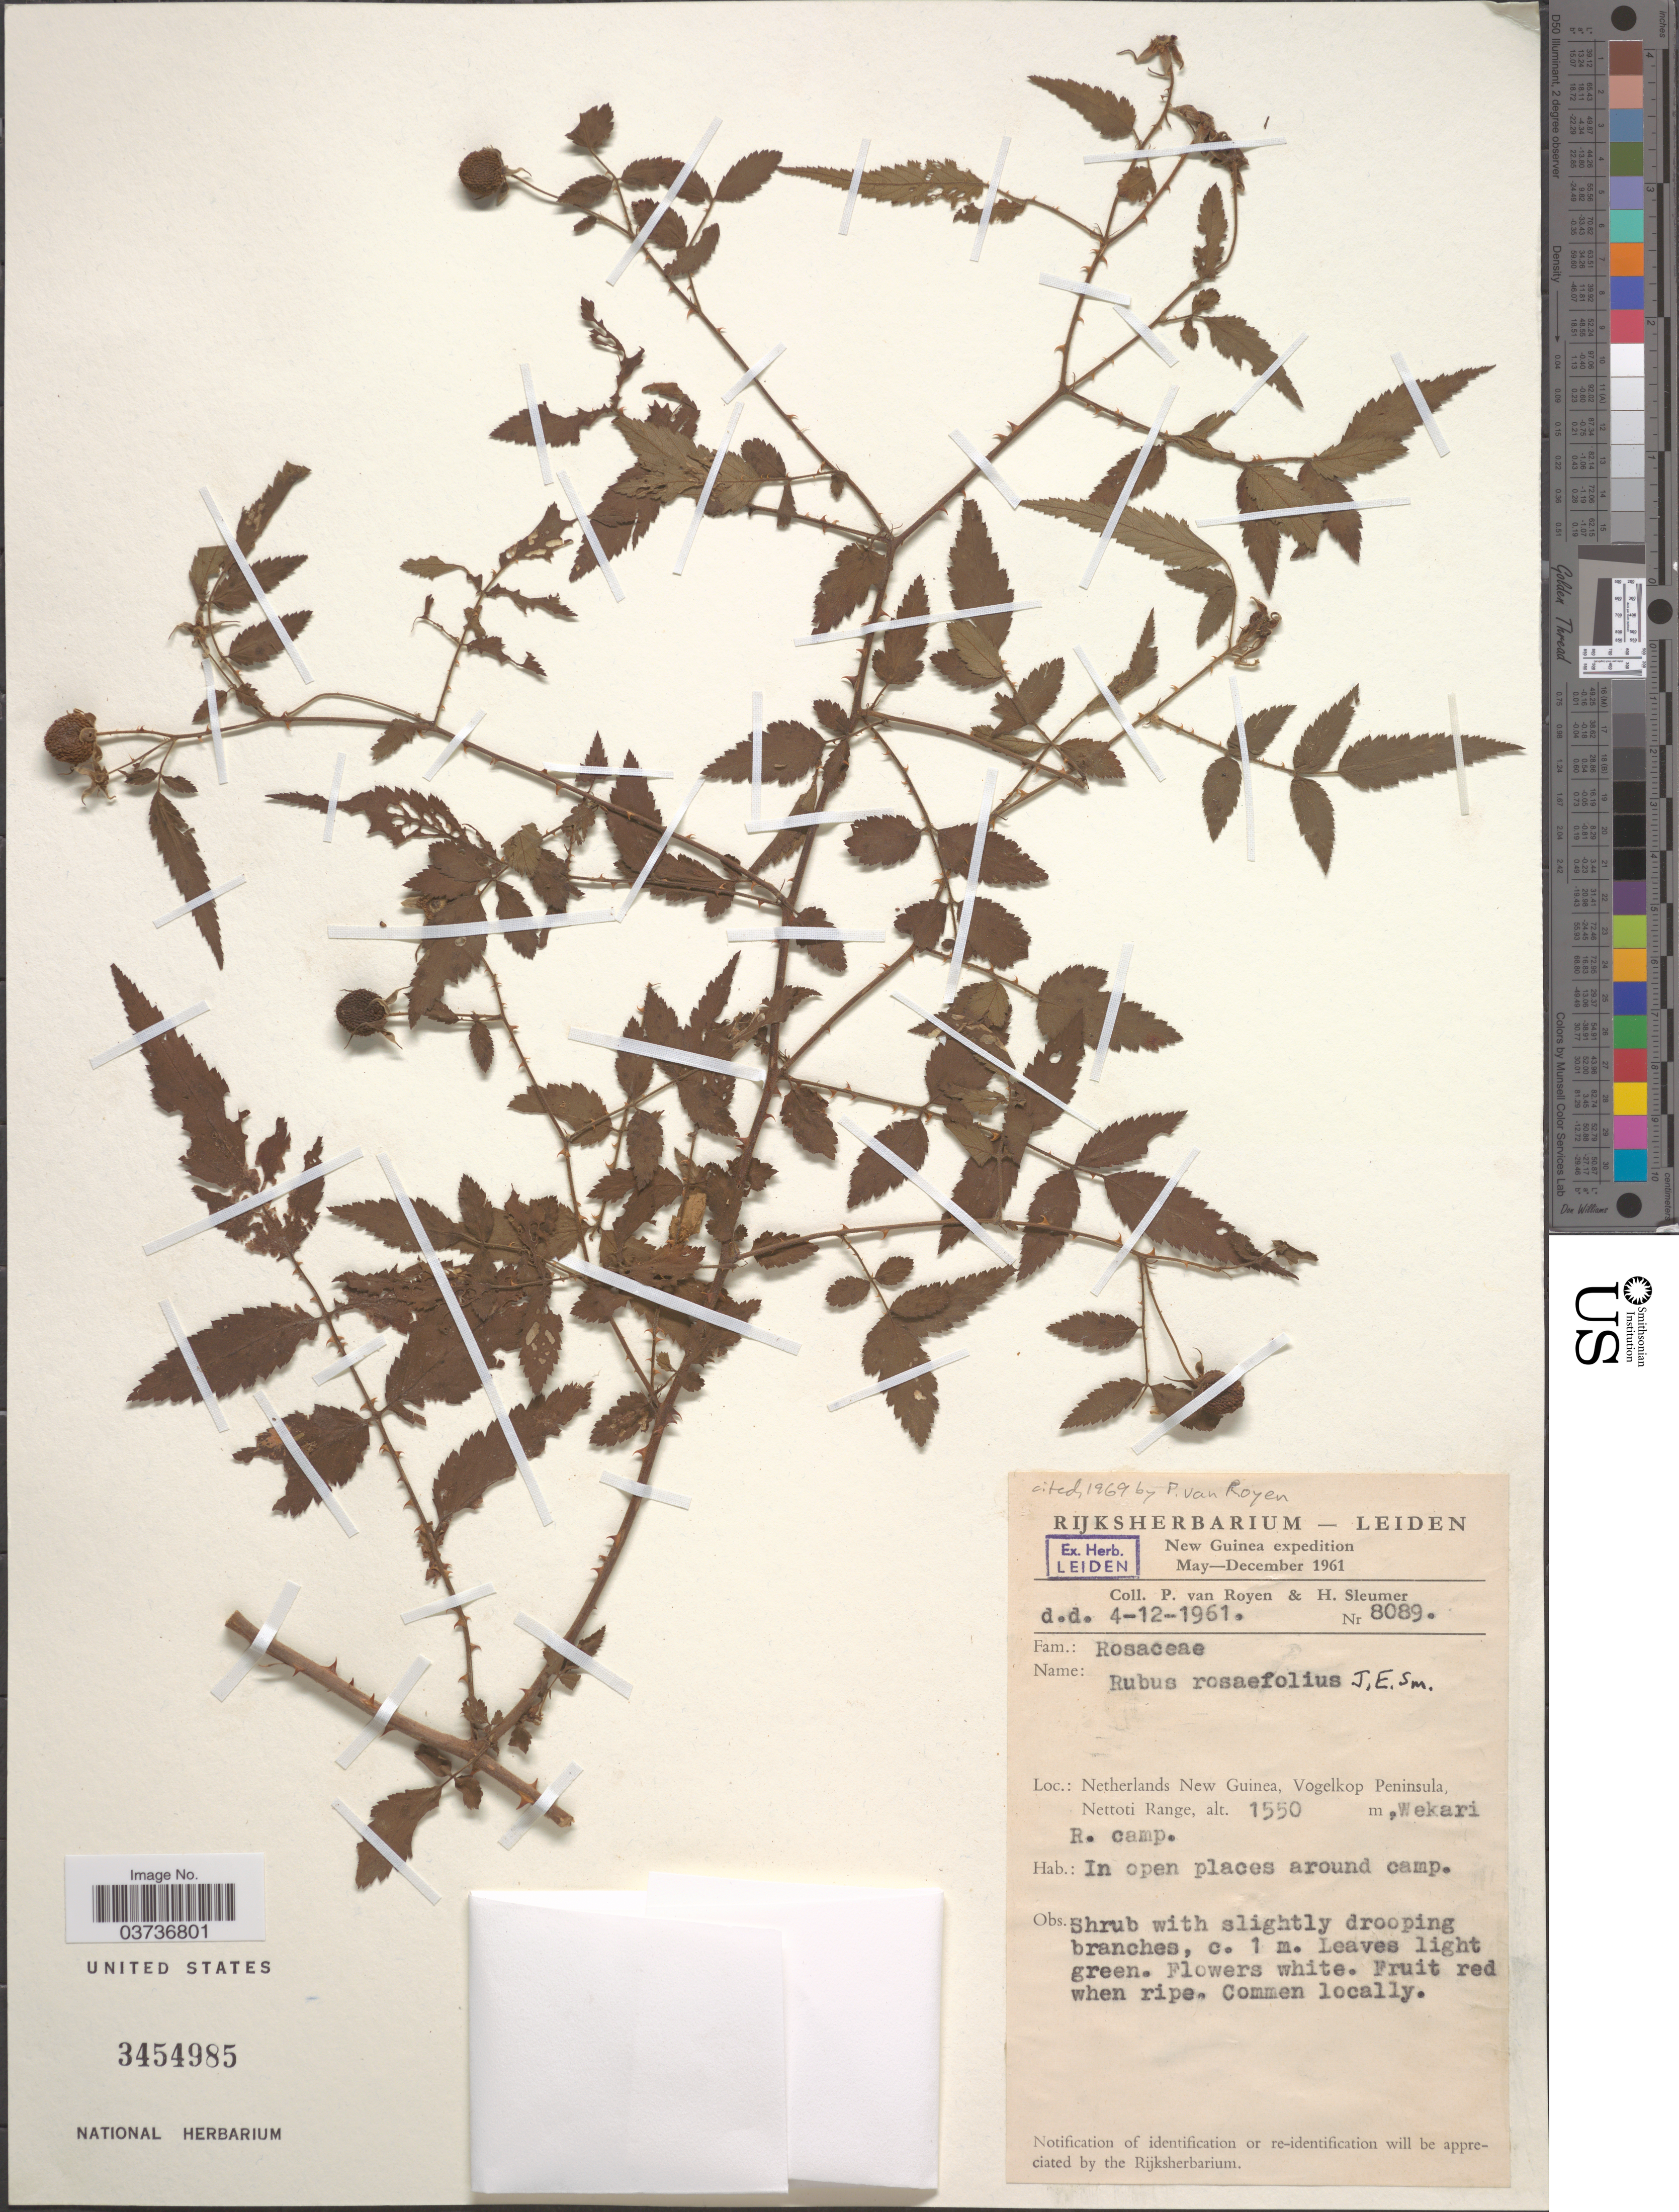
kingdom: Plantae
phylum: Tracheophyta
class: Magnoliopsida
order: Rosales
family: Rosaceae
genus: Rubus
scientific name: Rubus rosaefolius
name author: Sm.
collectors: P. van Royen & H. O. Sleumer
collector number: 8089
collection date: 1961-12-04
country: Indonesia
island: New Guinea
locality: New Guinea. Netherlands New Guinea, Vogelkop Peninsula, Nettoti Range, Wekari R. camp.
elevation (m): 1550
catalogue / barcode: US 3454985